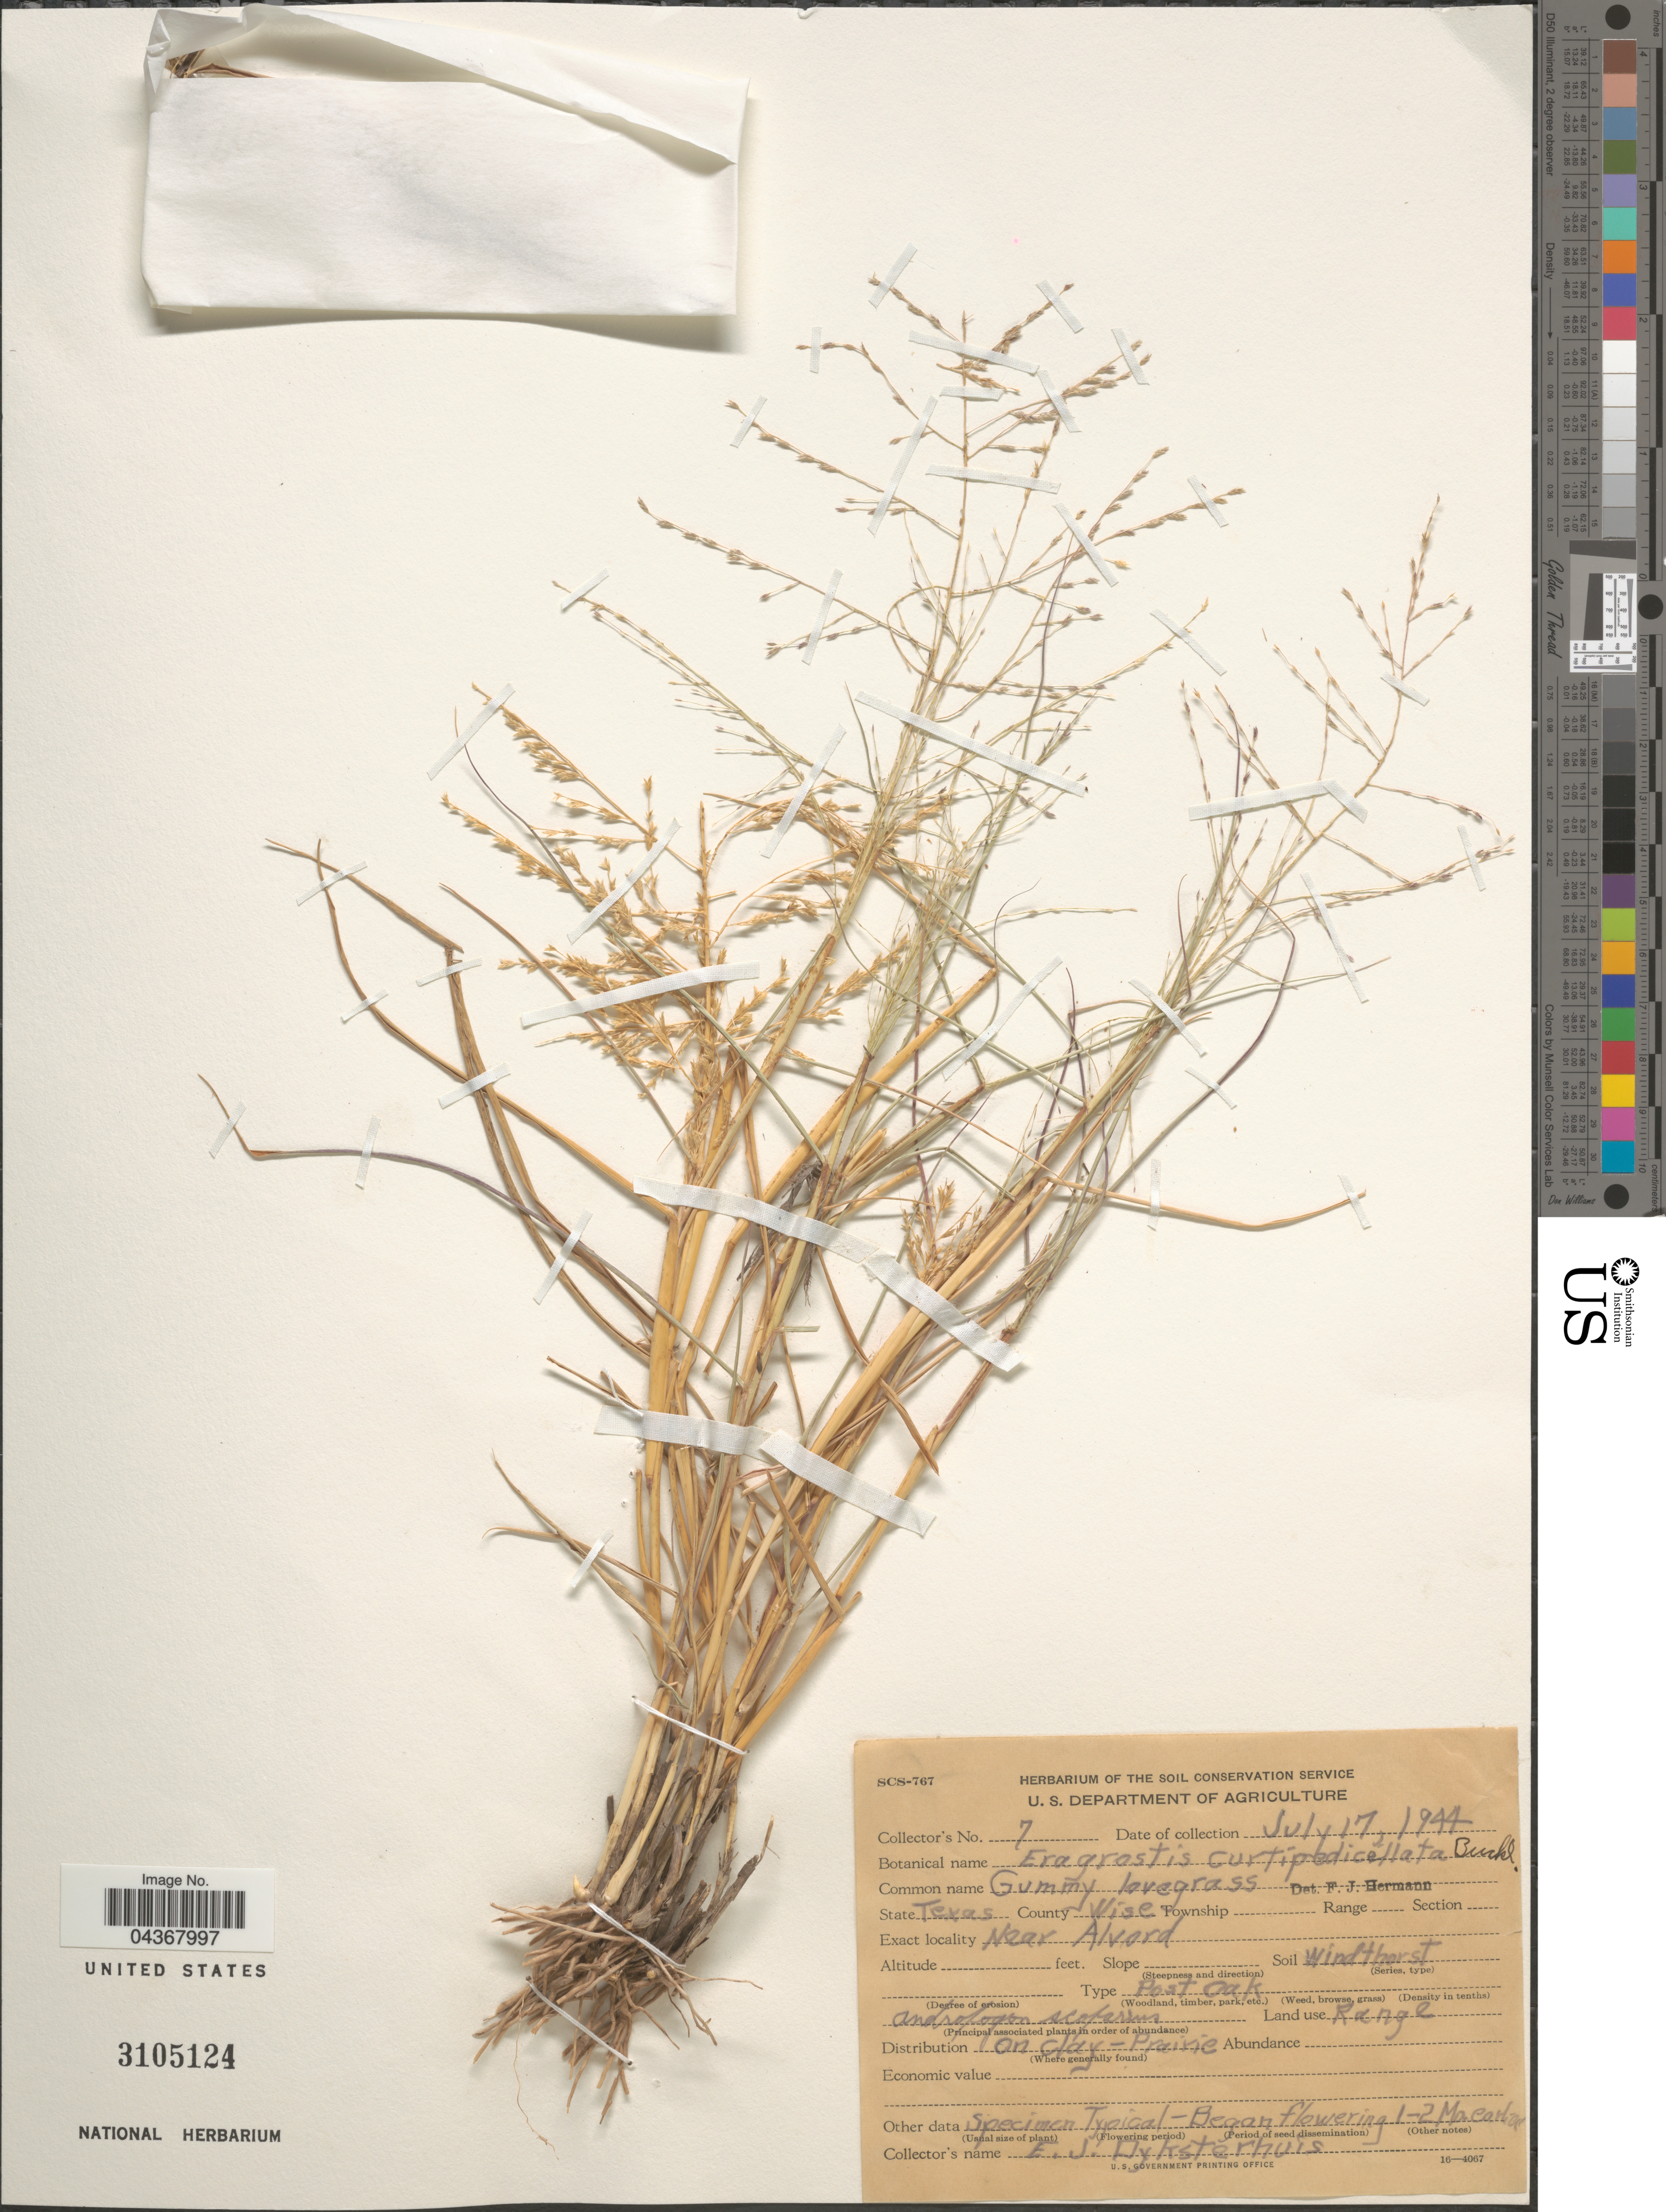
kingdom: Plantae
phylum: Tracheophyta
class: Liliopsida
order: Poales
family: Poaceae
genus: Eragrostis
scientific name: Eragrostis curtipedicellata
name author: Buckley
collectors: E. Dyksterhuis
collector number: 7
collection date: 1944-07-17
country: United States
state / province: Texas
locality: County Wise. Near Alvord.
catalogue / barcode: US 3105124